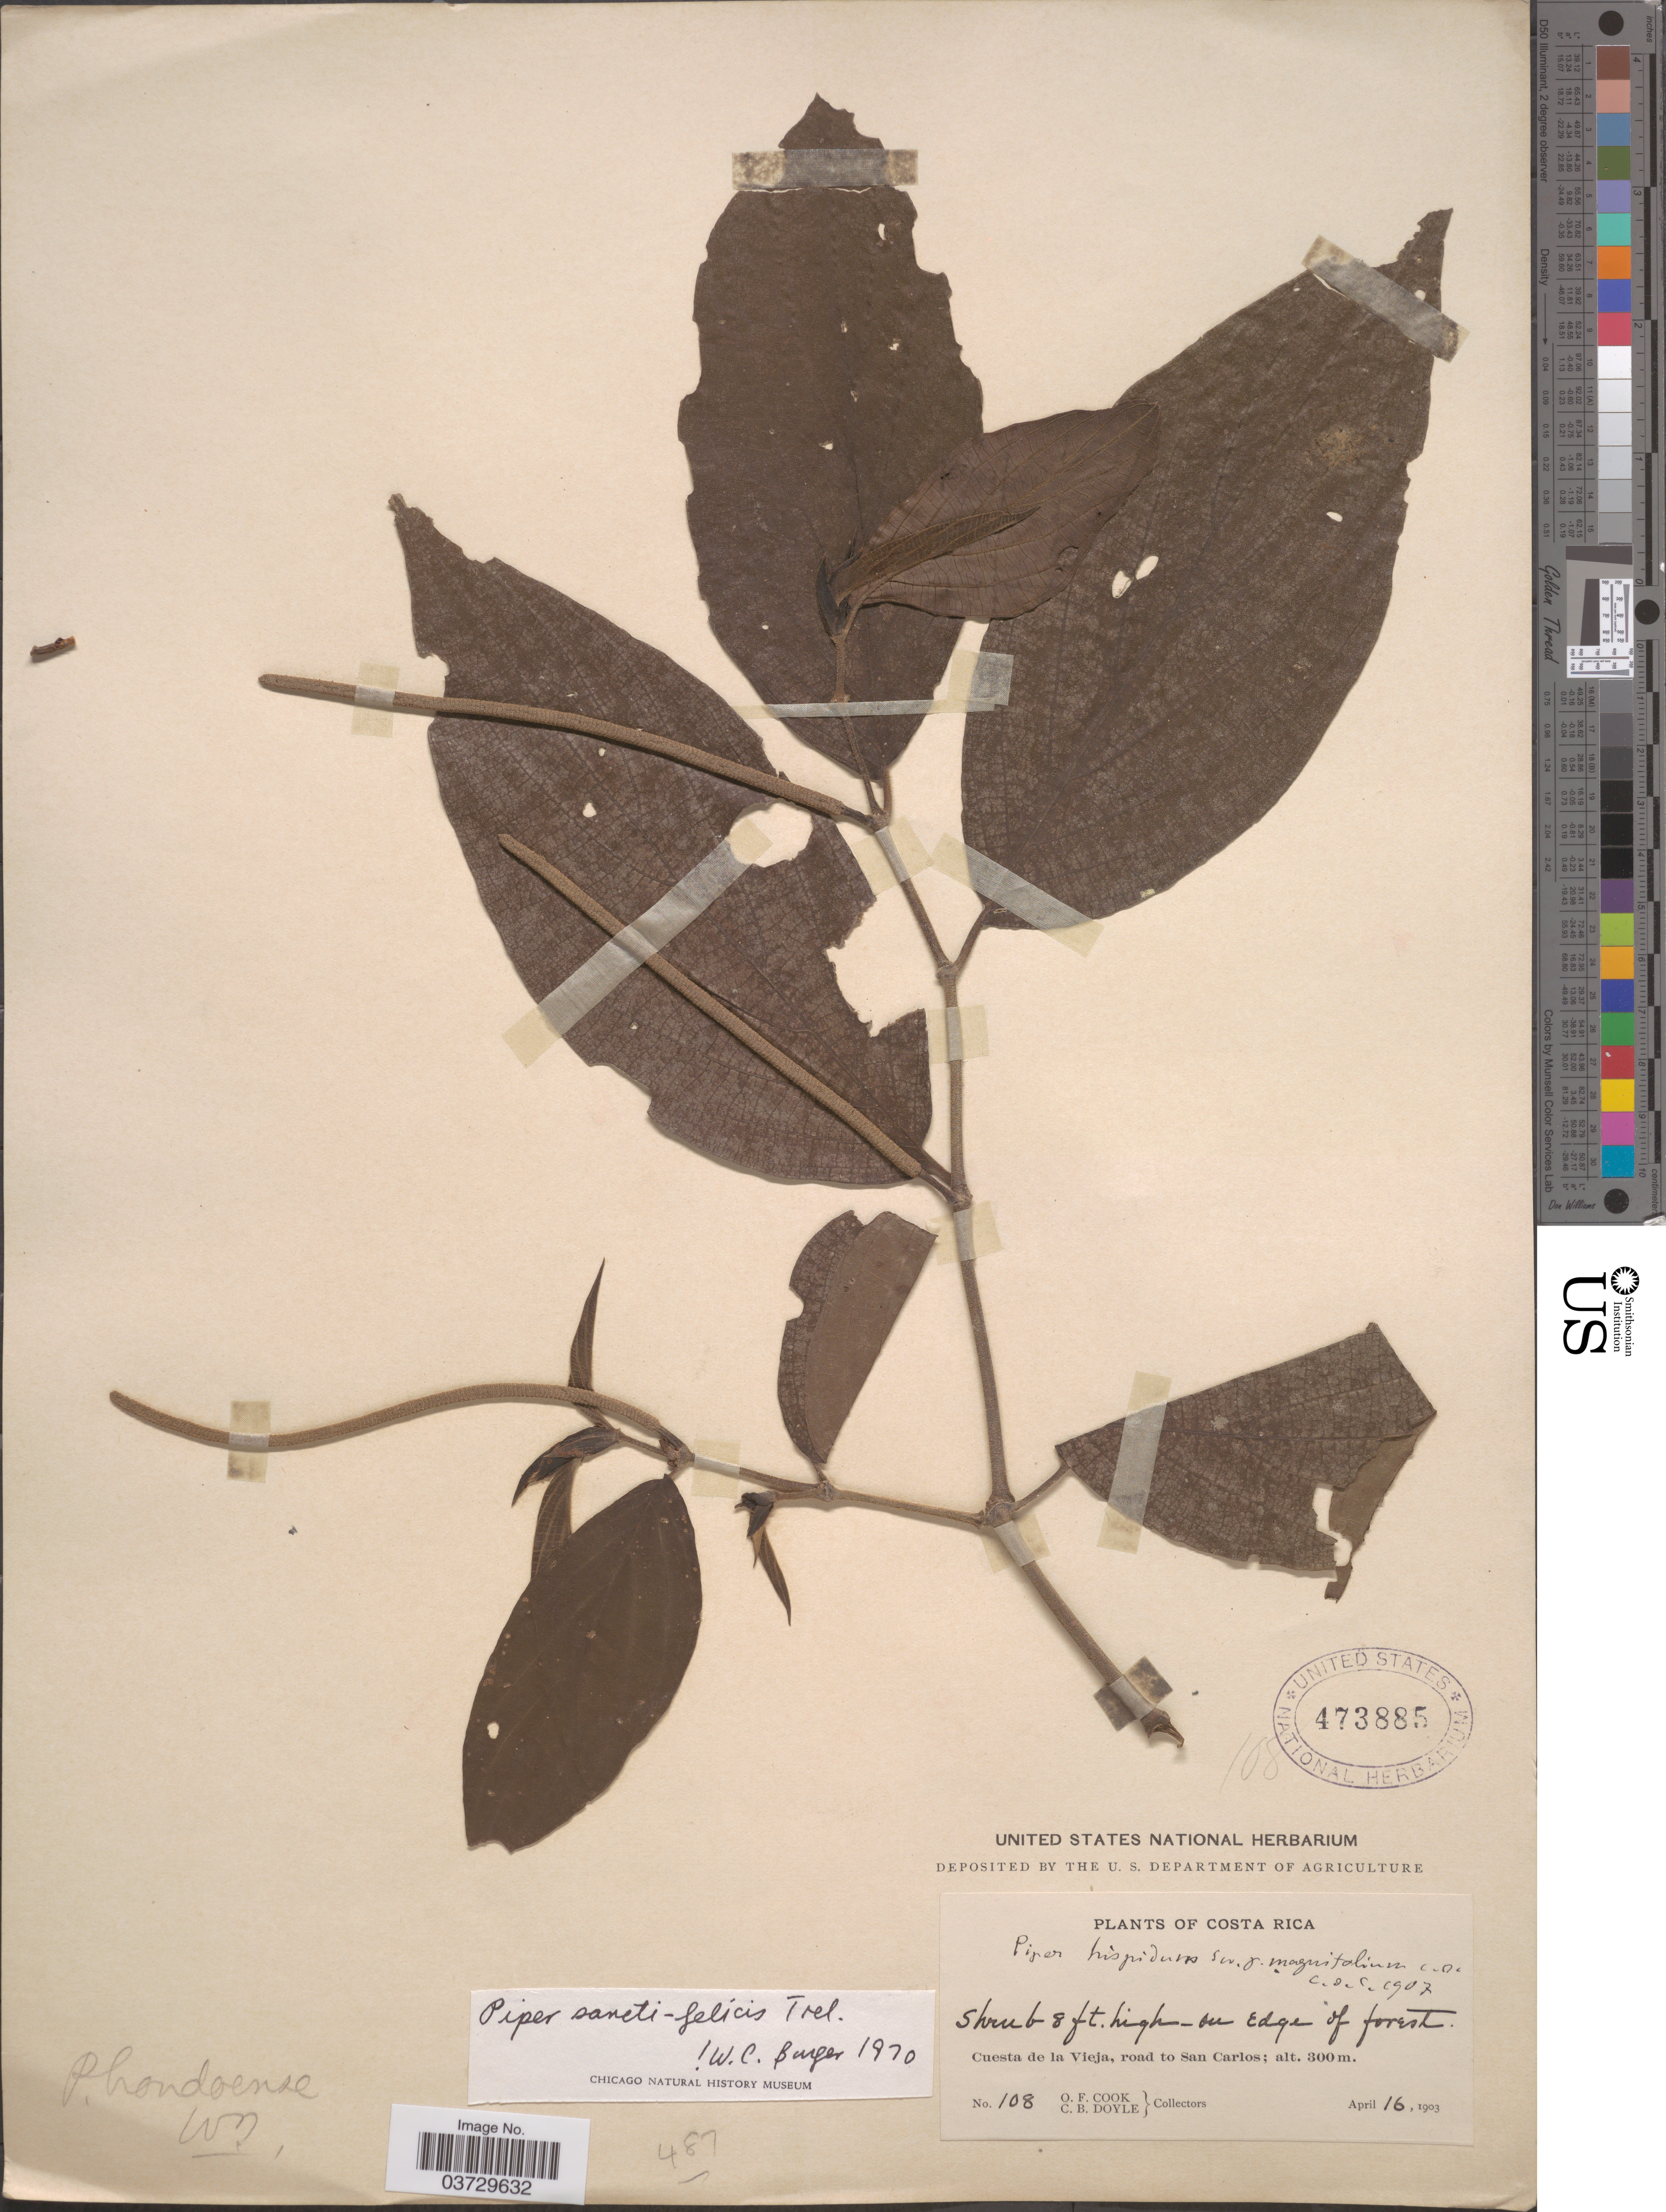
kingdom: Plantae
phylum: Tracheophyta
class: Magnoliopsida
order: Piperales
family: Piperaceae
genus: Piper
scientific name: Piper sancti-felicis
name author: Trel.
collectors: O. F. Cook & C. Doyle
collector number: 108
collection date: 1903-04-16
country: Costa Rica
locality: Cuesta de la Vieja, road to San Carlos.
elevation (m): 300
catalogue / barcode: US 473885